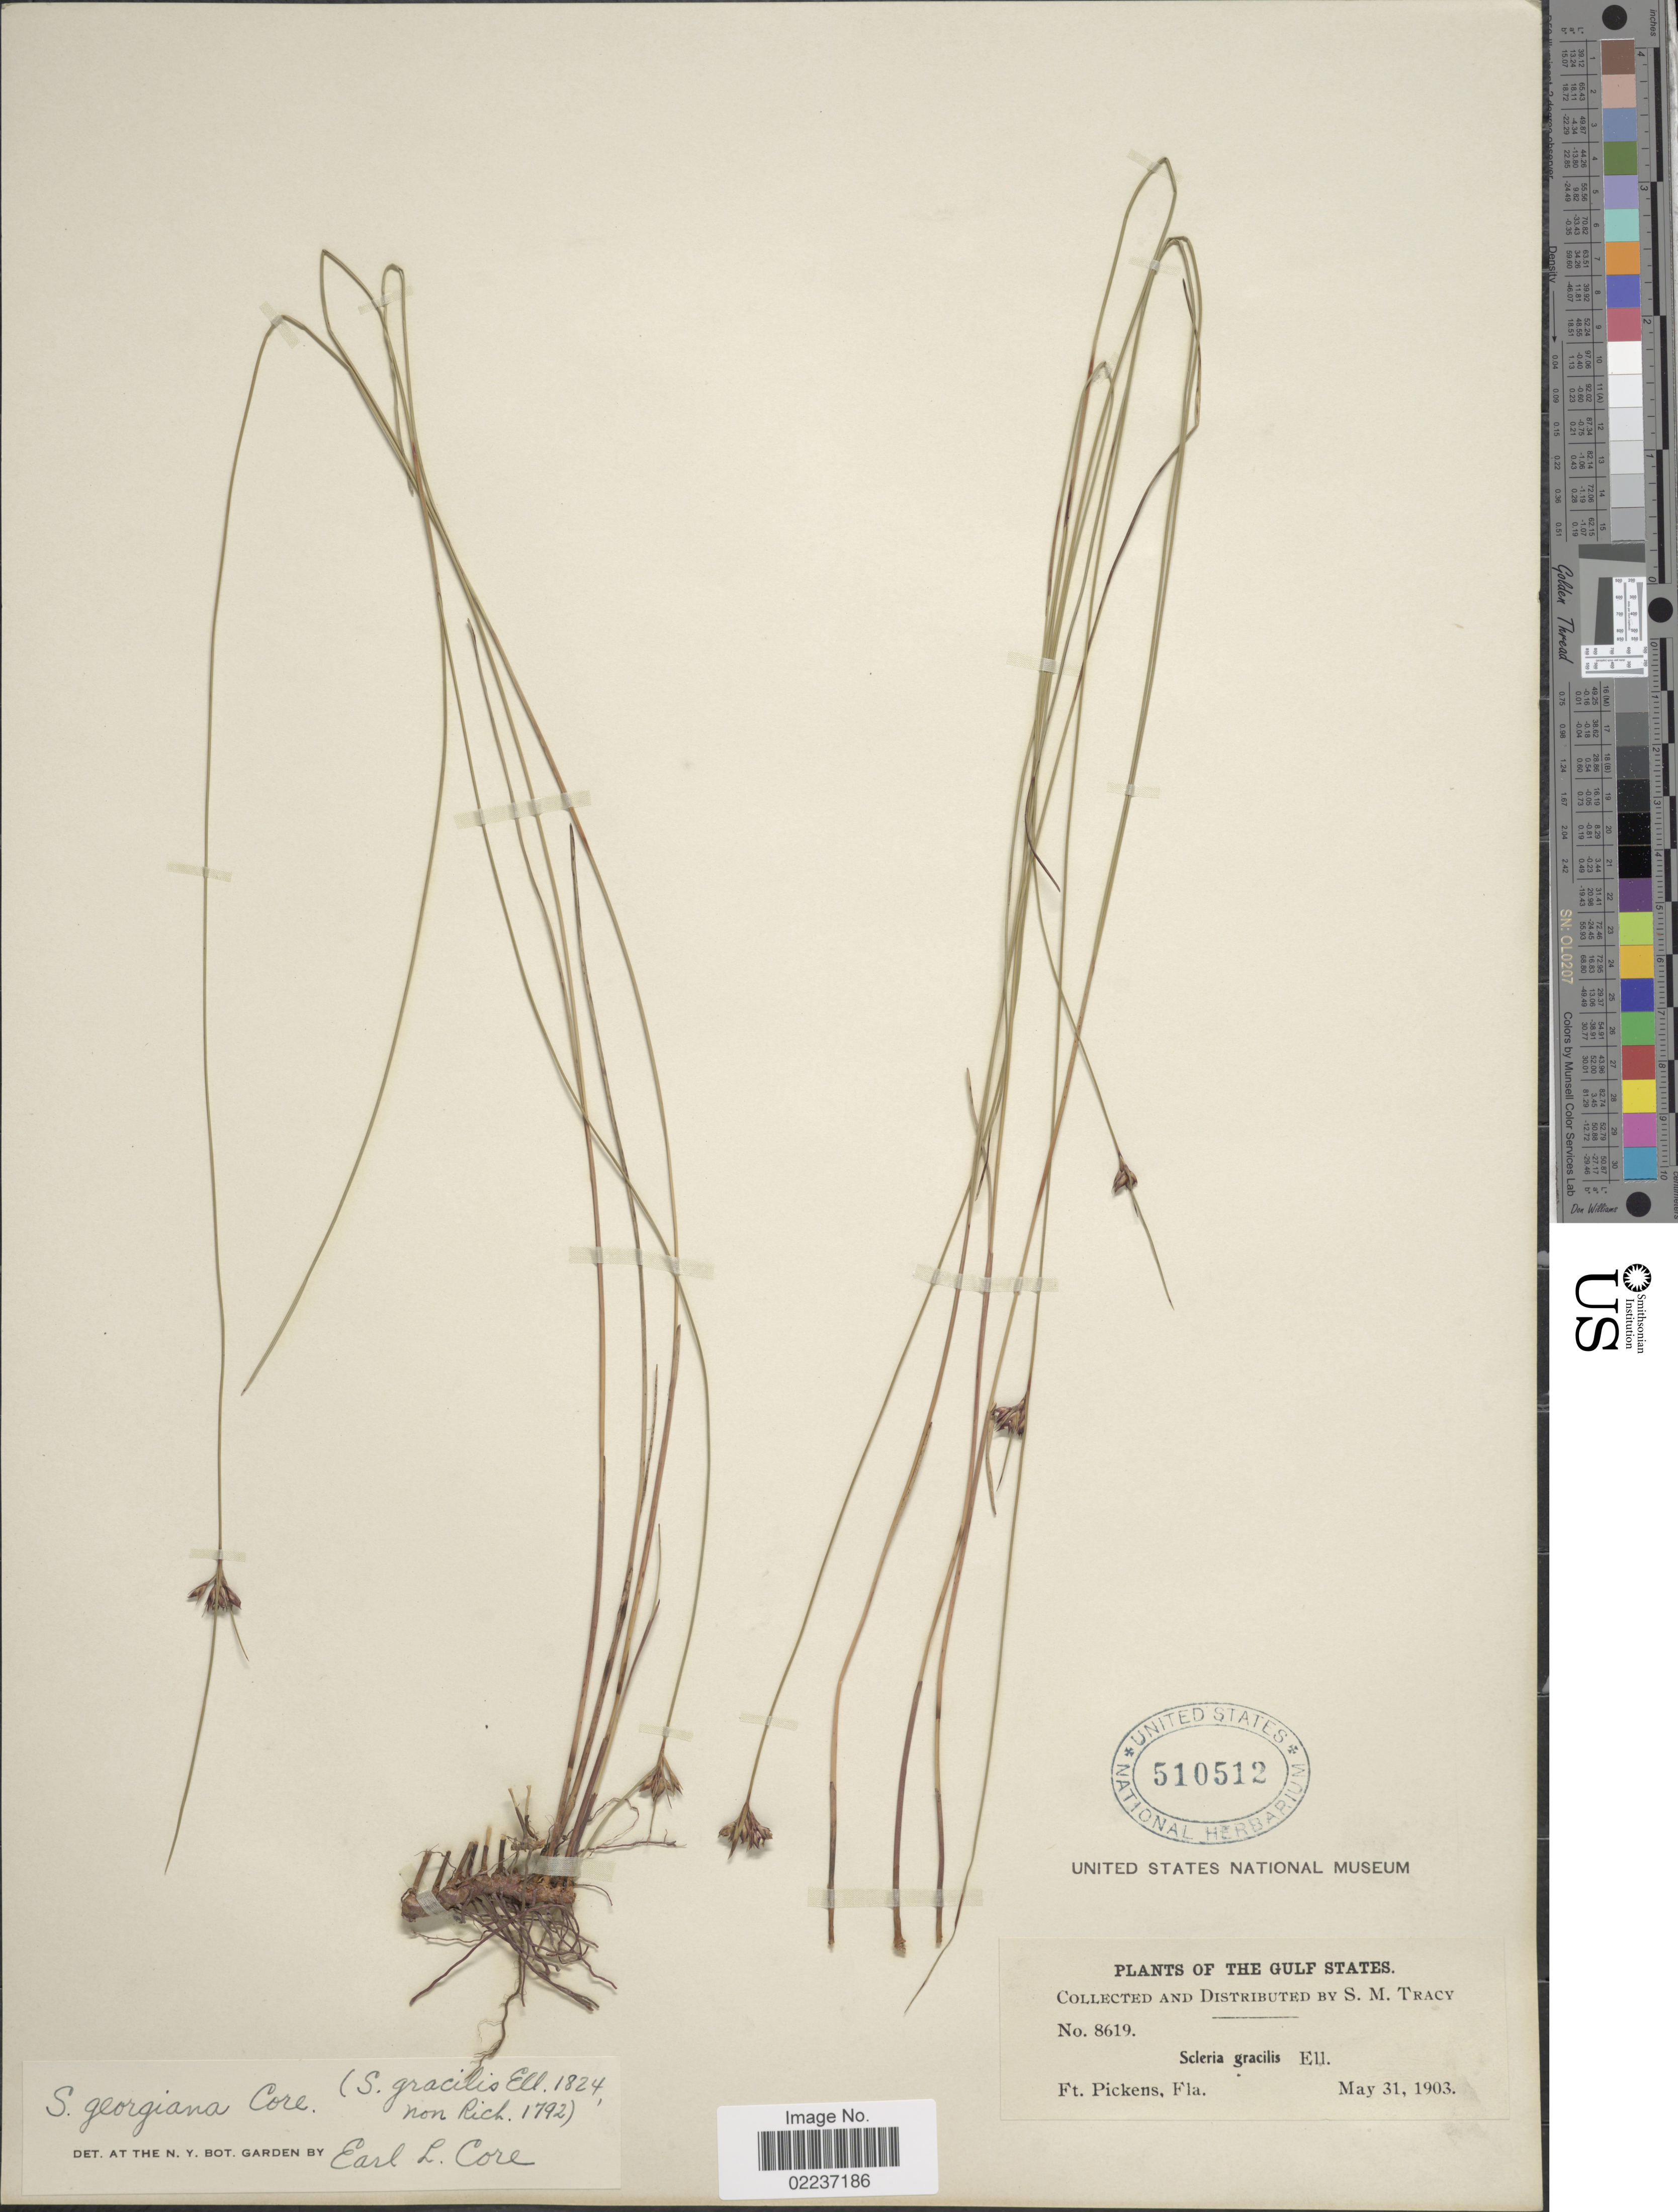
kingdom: Plantae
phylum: Tracheophyta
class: Liliopsida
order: Poales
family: Cyperaceae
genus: Scleria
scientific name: Scleria georgiana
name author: Core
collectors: S. M. Tracy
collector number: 8619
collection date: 1903-05-31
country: United States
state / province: Florida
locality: The Gulf States, Ft. Pickens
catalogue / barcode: US 510512